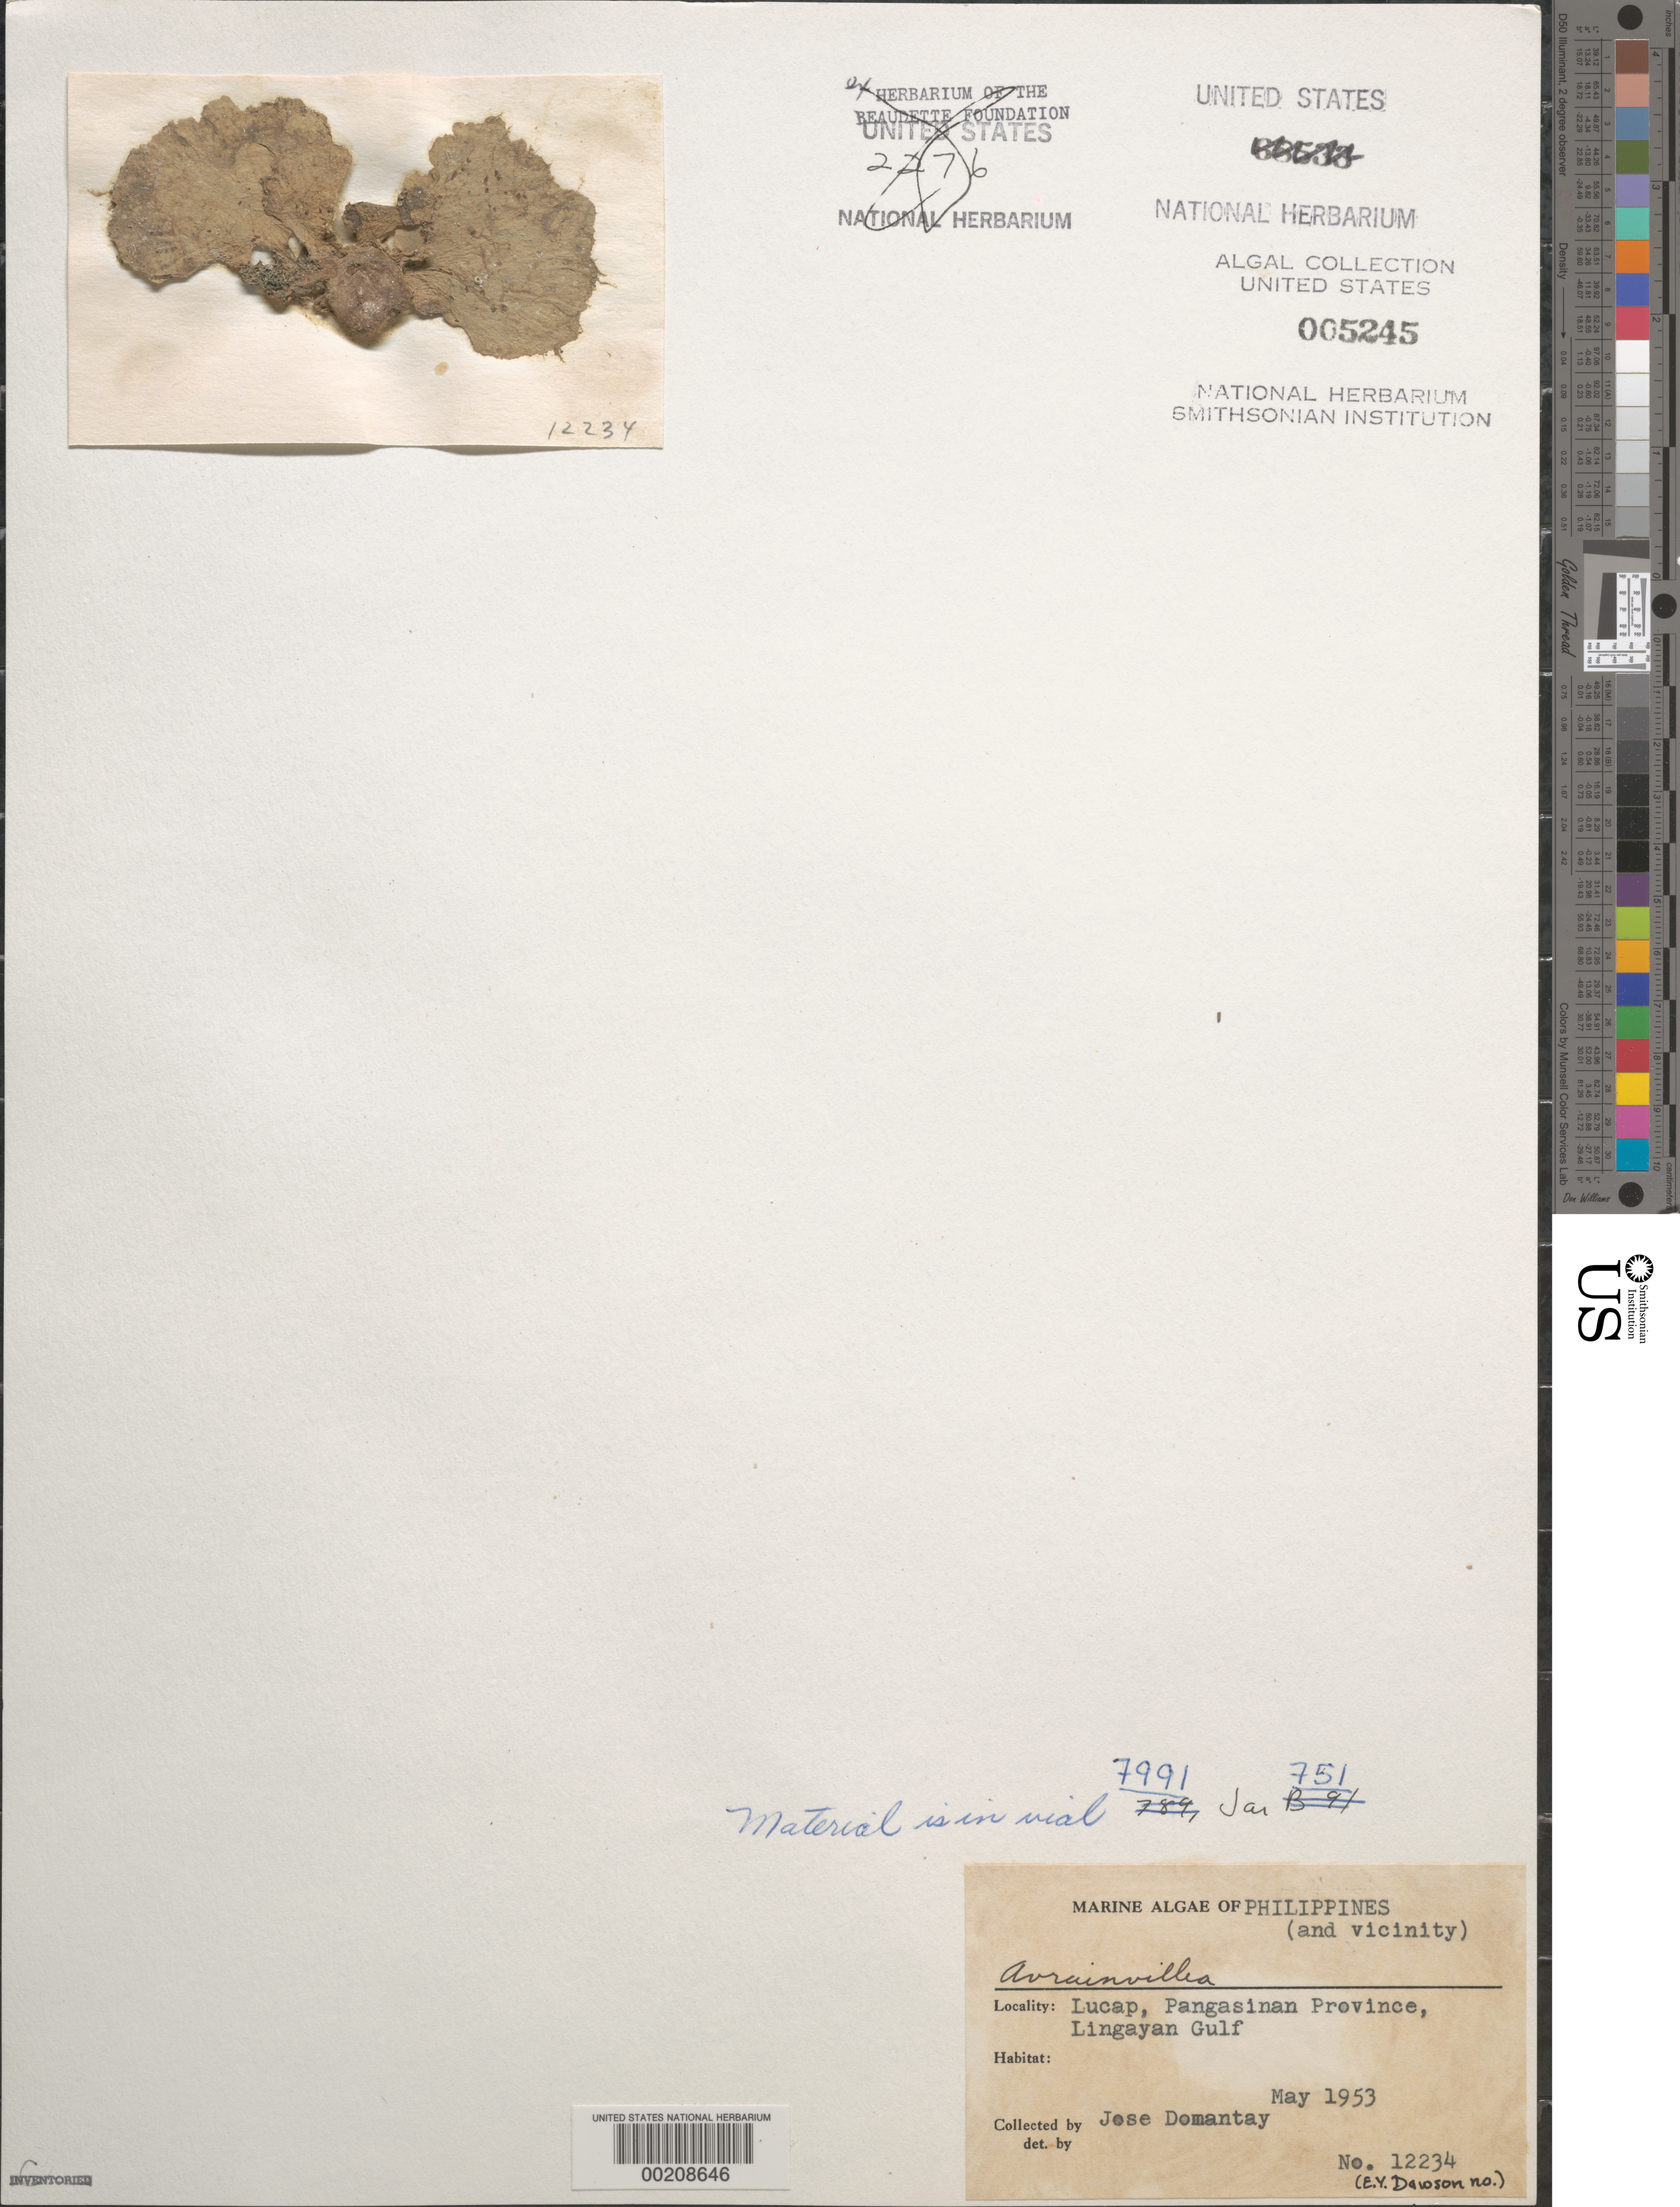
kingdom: Plantae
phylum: Chlorophyta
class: Ulvophyceae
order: Bryopsidales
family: Dichotomosiphonaceae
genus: Avrainvillea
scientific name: Avrainvillea sp.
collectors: J. Domantay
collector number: EYD 12234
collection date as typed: May 1953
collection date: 1953-05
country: Philippines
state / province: Ilocos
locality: Lucap, pangasinan province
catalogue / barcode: US 5245